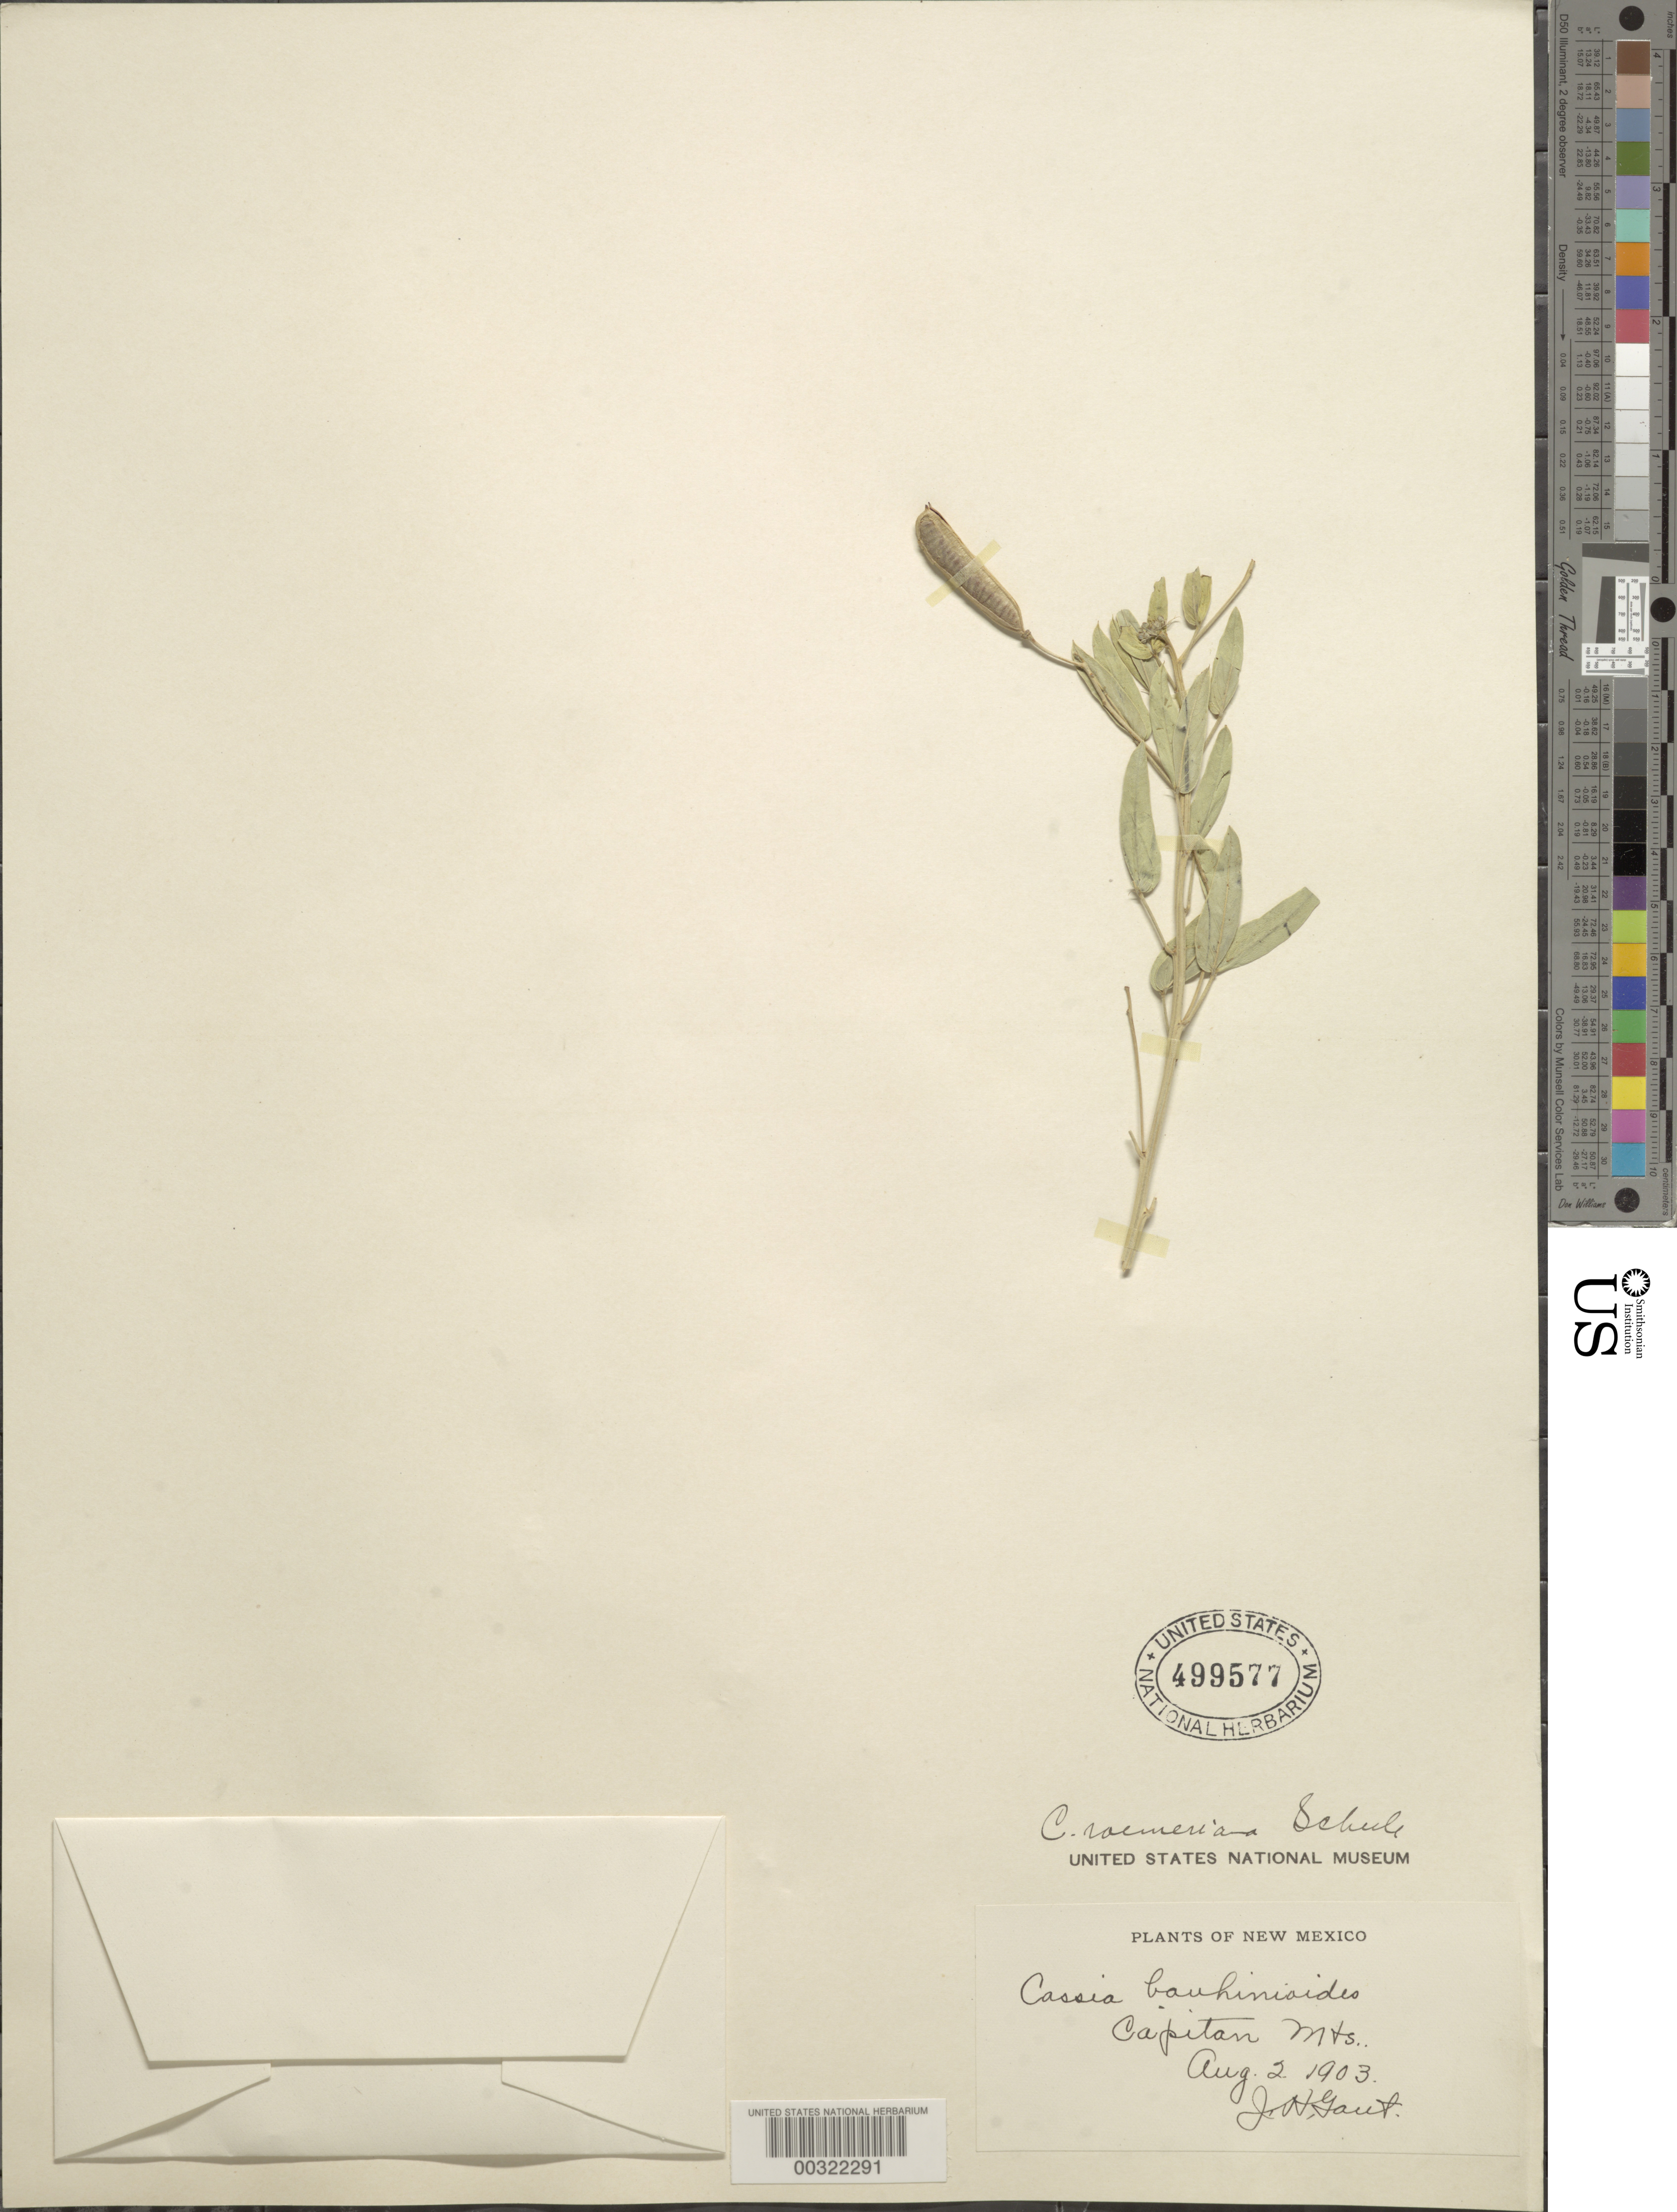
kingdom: Plantae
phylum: Tracheophyta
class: Magnoliopsida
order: Fabales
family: Fabaceae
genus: Senna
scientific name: Senna roemeriana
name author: (Scheele) H.S. Irwin & Barneby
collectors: J. Gaut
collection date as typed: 02 Aug 1903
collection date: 1903-08-02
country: United States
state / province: New Mexico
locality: Capitan mountains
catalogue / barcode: US 499577